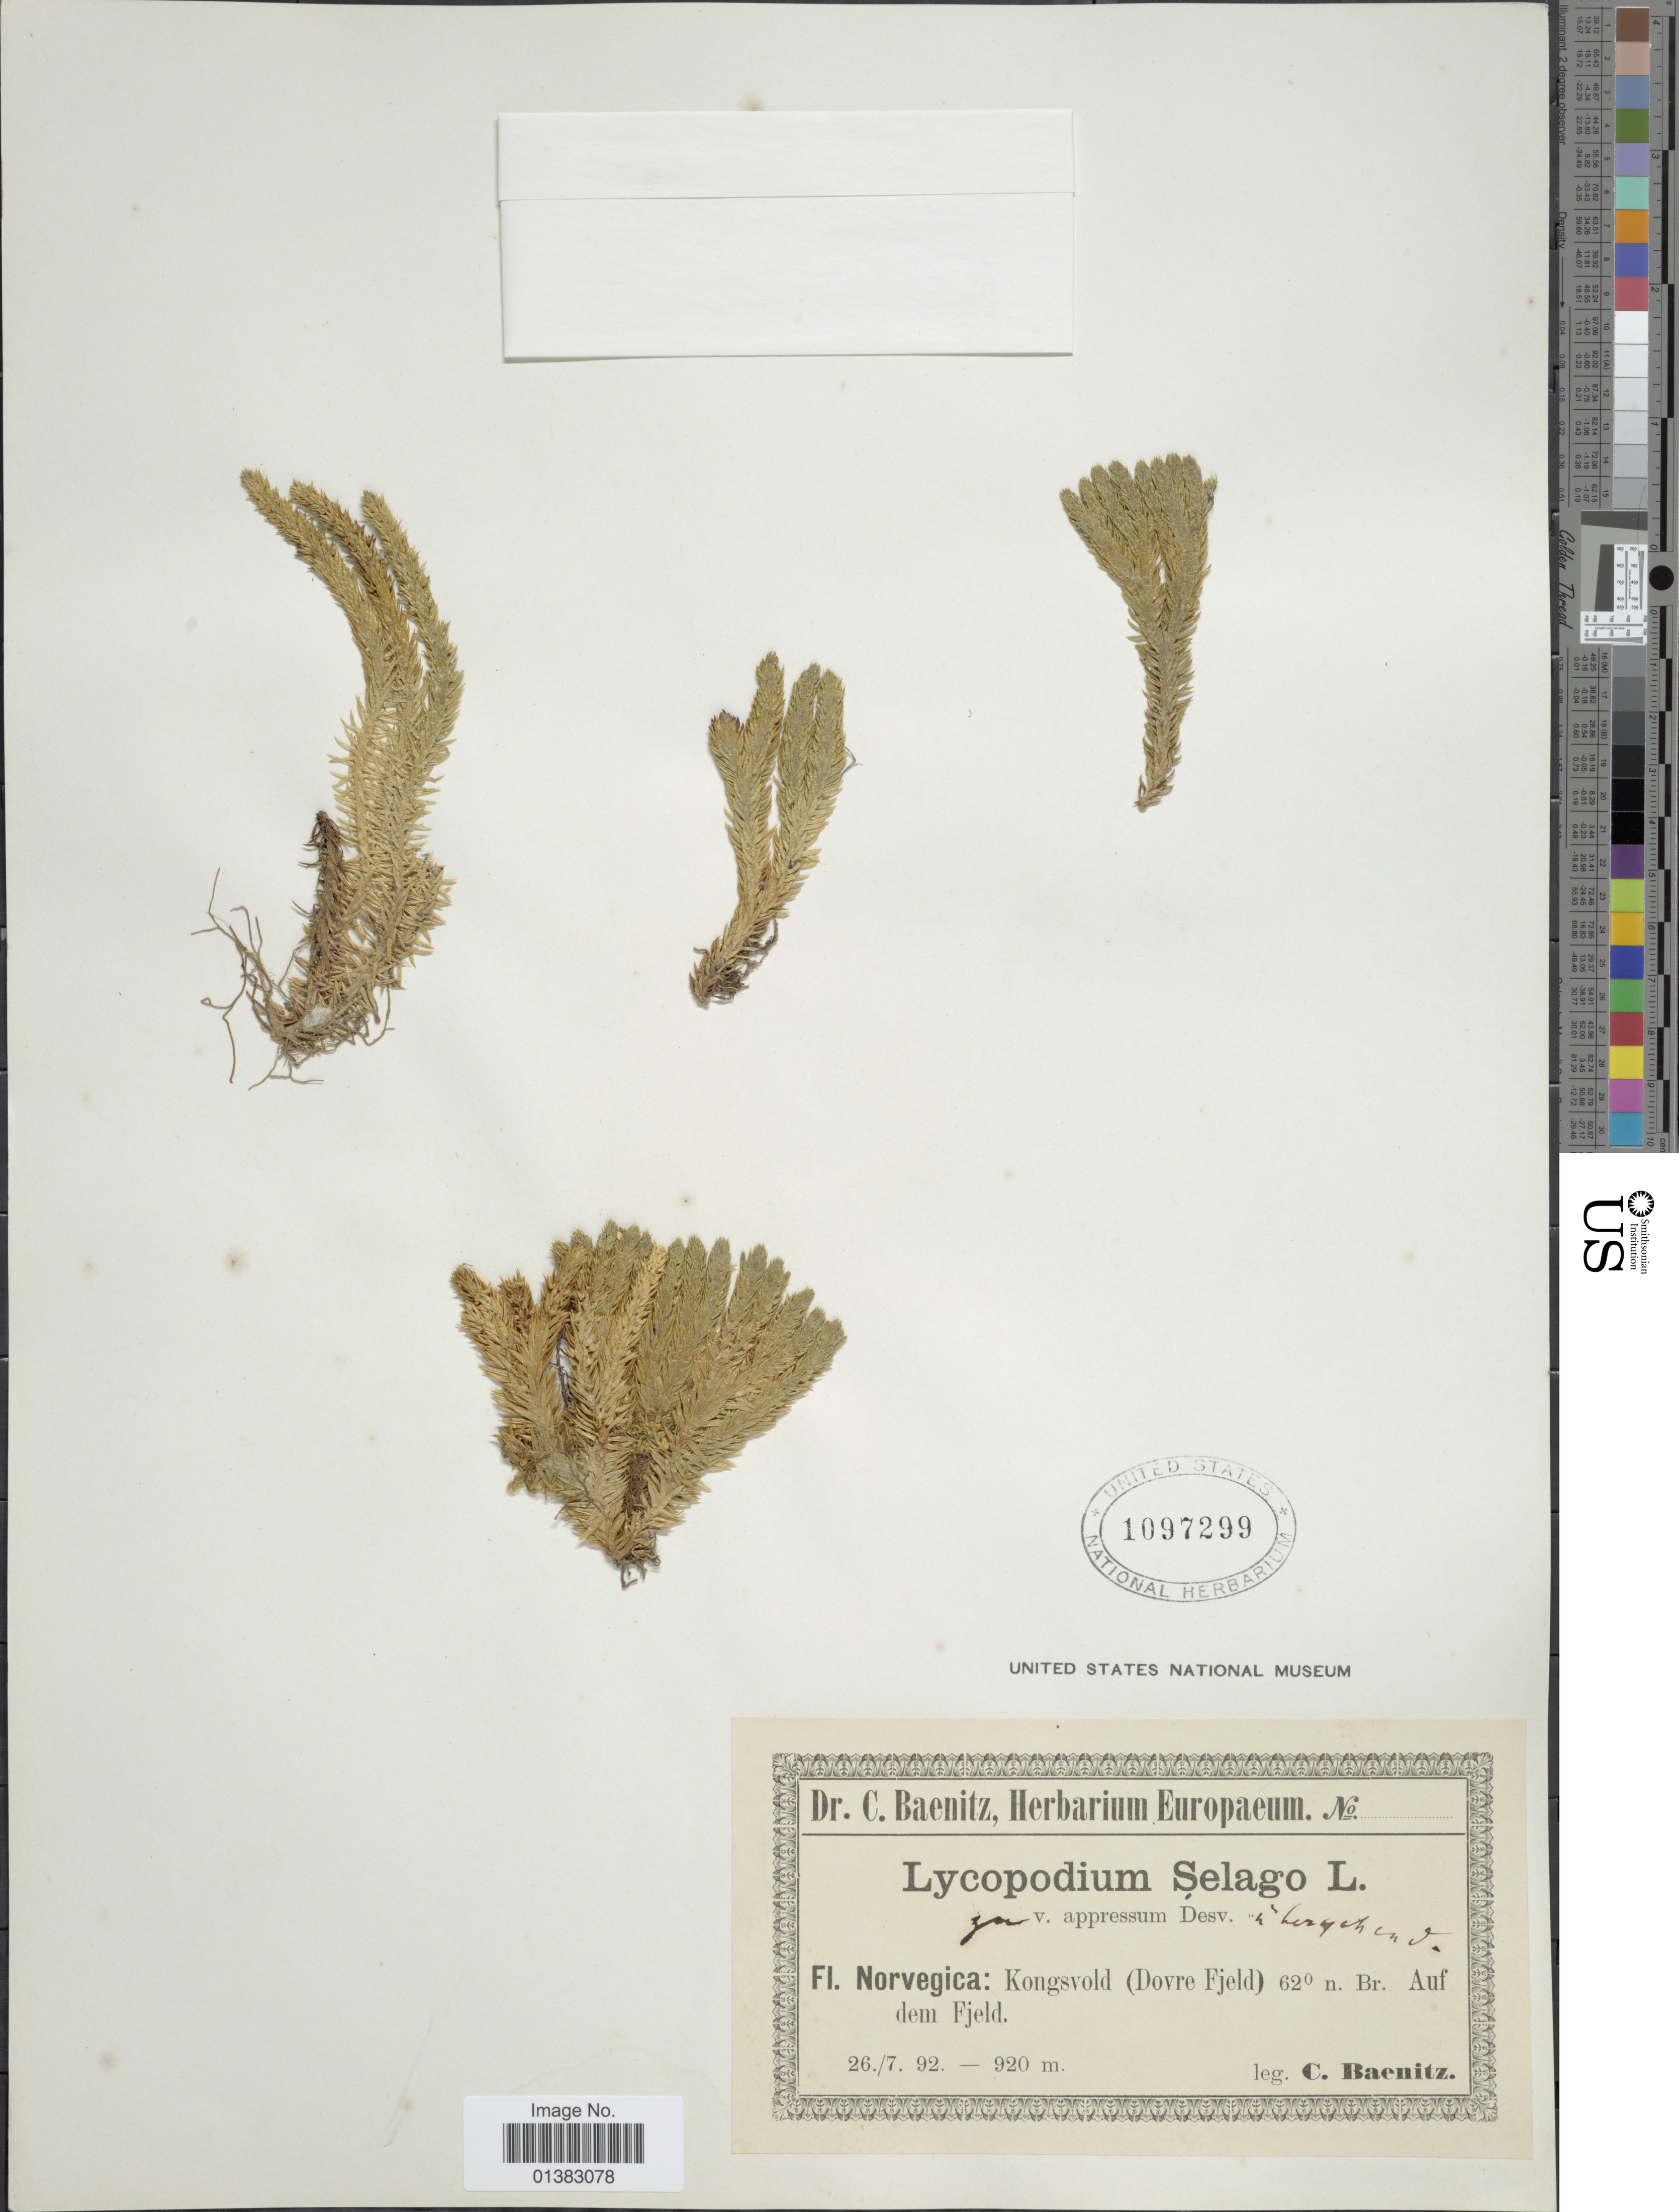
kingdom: Plantae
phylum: Tracheophyta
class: Lycopodiopsida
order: Lycopodiales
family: Lycopodiaceae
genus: Huperzia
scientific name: Huperzia selago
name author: (L.) Bernh. ex Schrank & Mart.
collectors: C. G. Baenitz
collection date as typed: Transcribed d/m/y: 26/7/92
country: Norway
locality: Kongsvold (Dovre Fjeld) 62° n. Br. Auf dem Fjeld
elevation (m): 920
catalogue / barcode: US 1097299